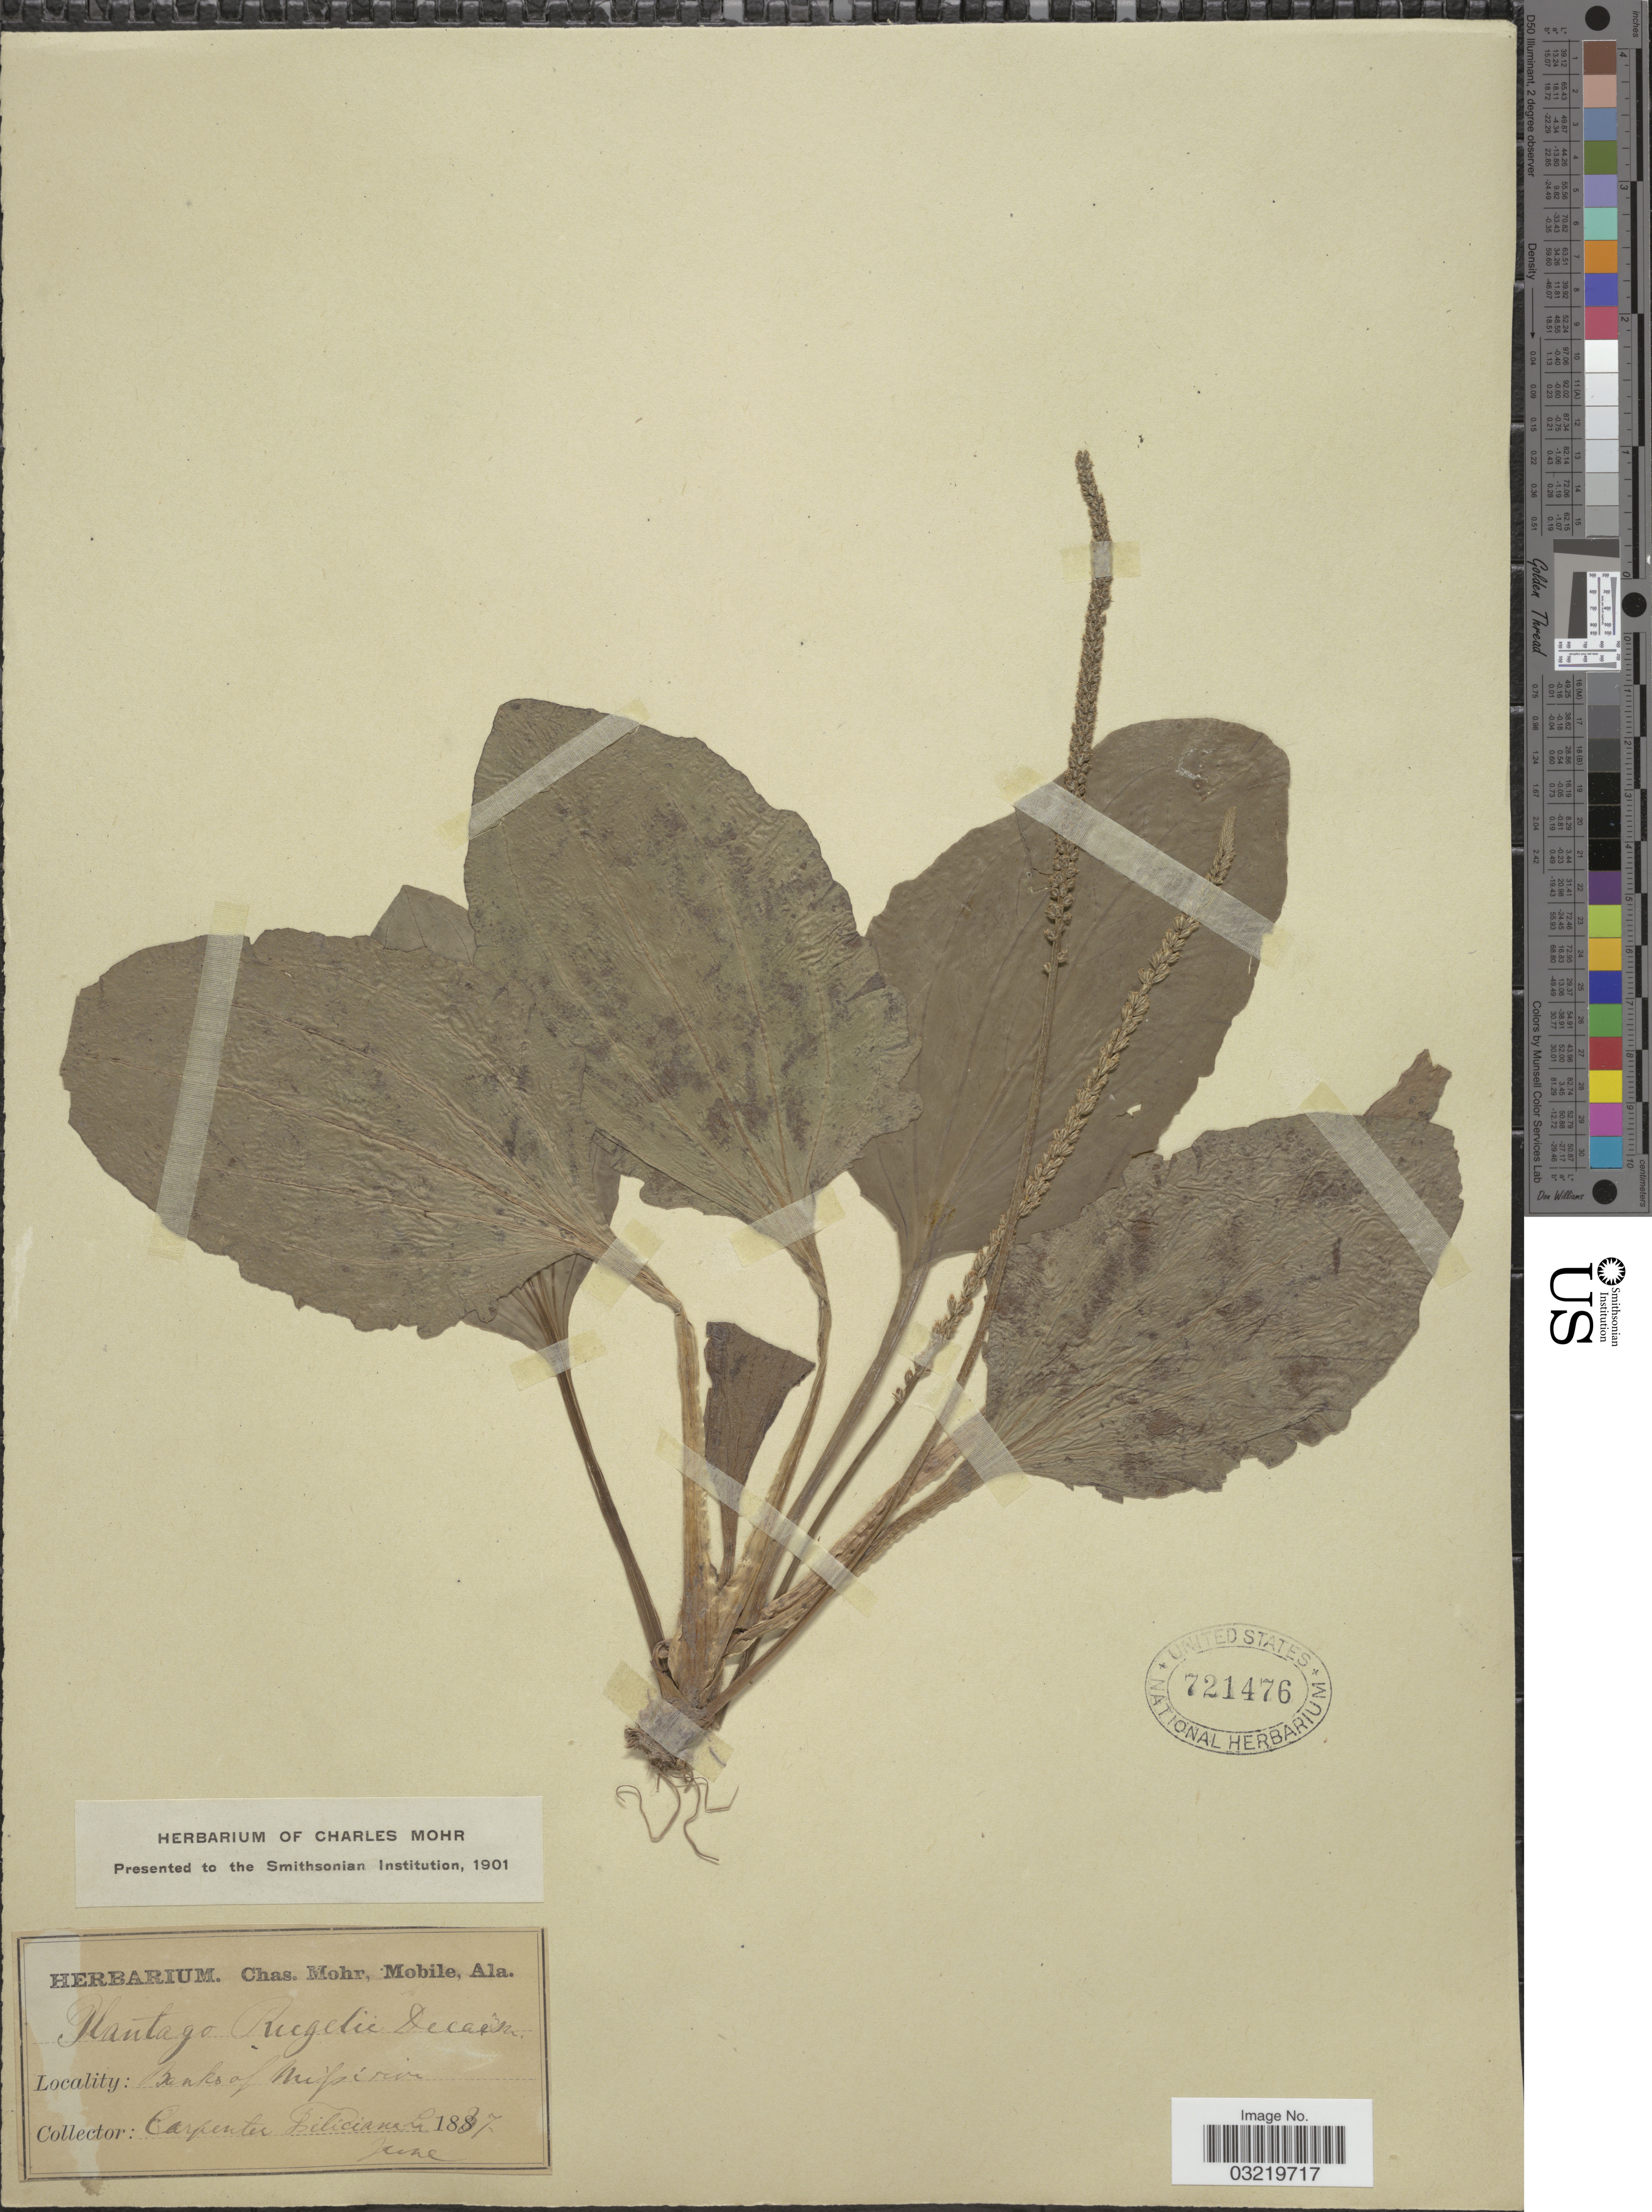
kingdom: Plantae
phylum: Tracheophyta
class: Magnoliopsida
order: Lamiales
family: Plantaginaceae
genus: Plantago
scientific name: Plantago rugelii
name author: Decne.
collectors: C. Bilicanaha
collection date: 1867-06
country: United States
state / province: Alabama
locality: Banks of Miss river.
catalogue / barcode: US 721476